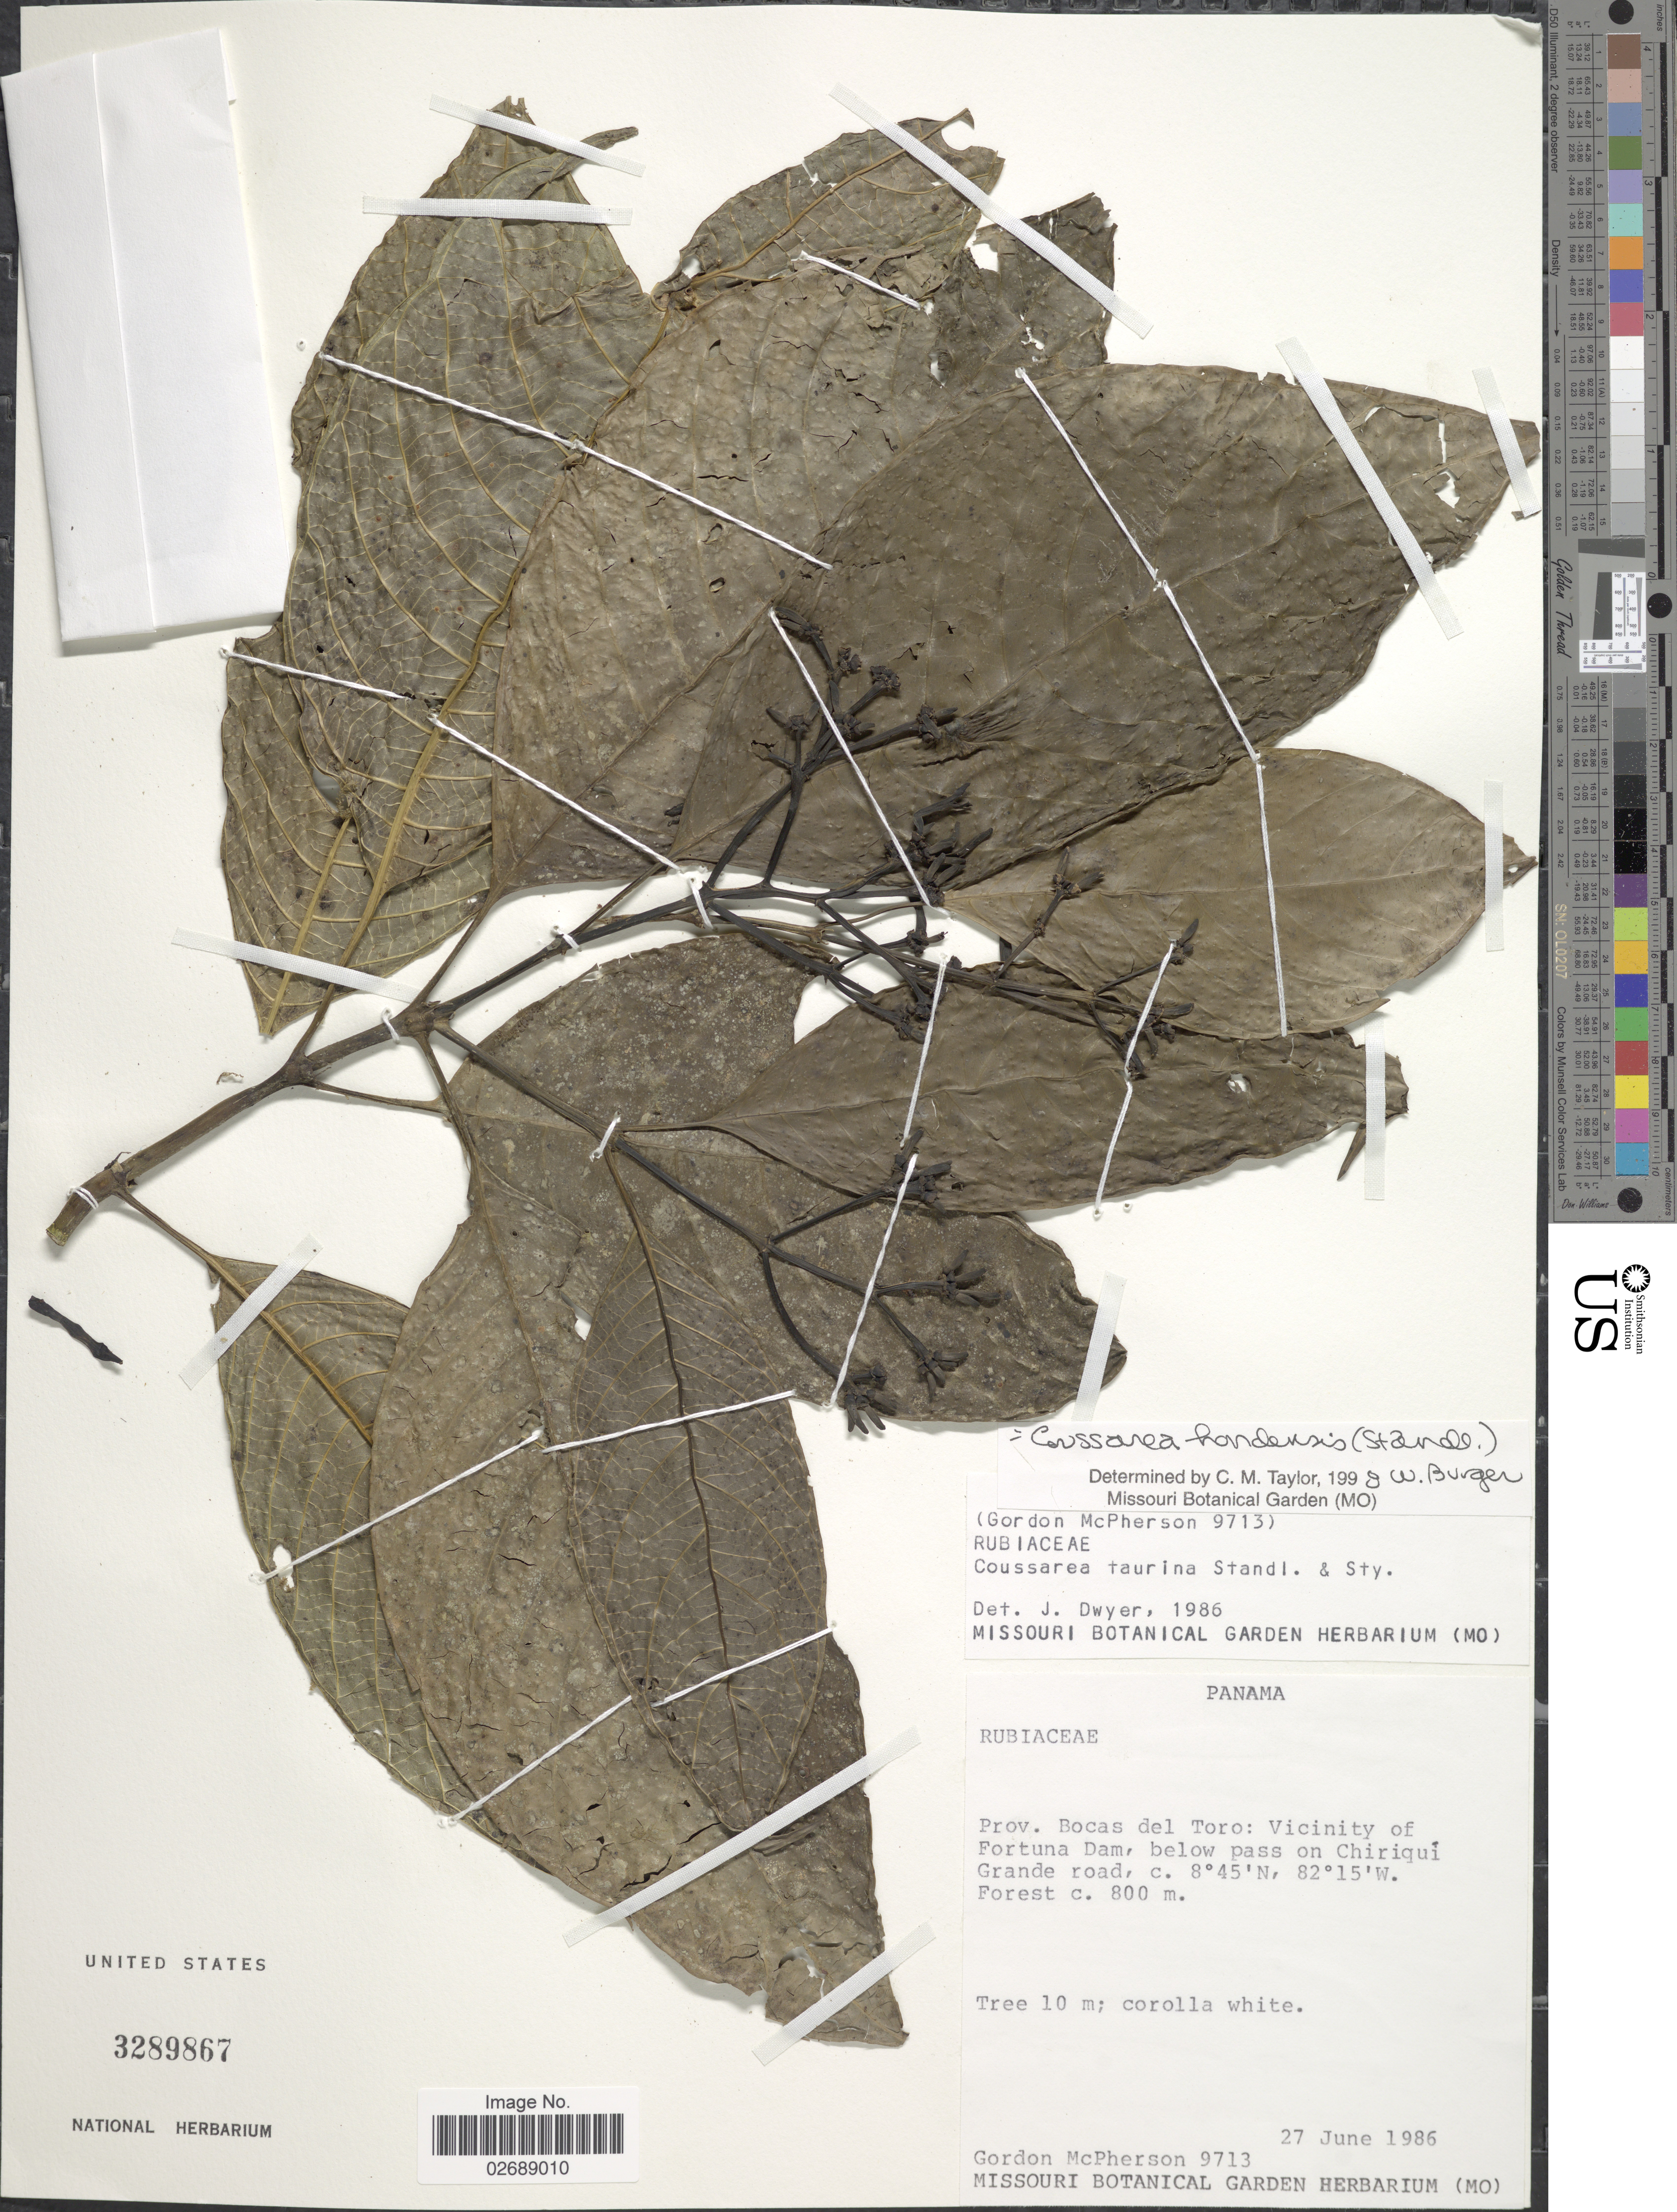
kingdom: Plantae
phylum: Tracheophyta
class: Magnoliopsida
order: Gentianales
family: Rubiaceae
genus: Coussarea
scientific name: Coussarea hondensis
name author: (Müll. Arg.) C.M. Taylor & W.C. Burger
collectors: G. D. McPherson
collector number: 9713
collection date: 1986-06-27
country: Panama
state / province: Bocas del Toro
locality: Vicinity of Fortuna Dam, below pass on Chiriqui Grande road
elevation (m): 800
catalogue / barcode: US 3289867